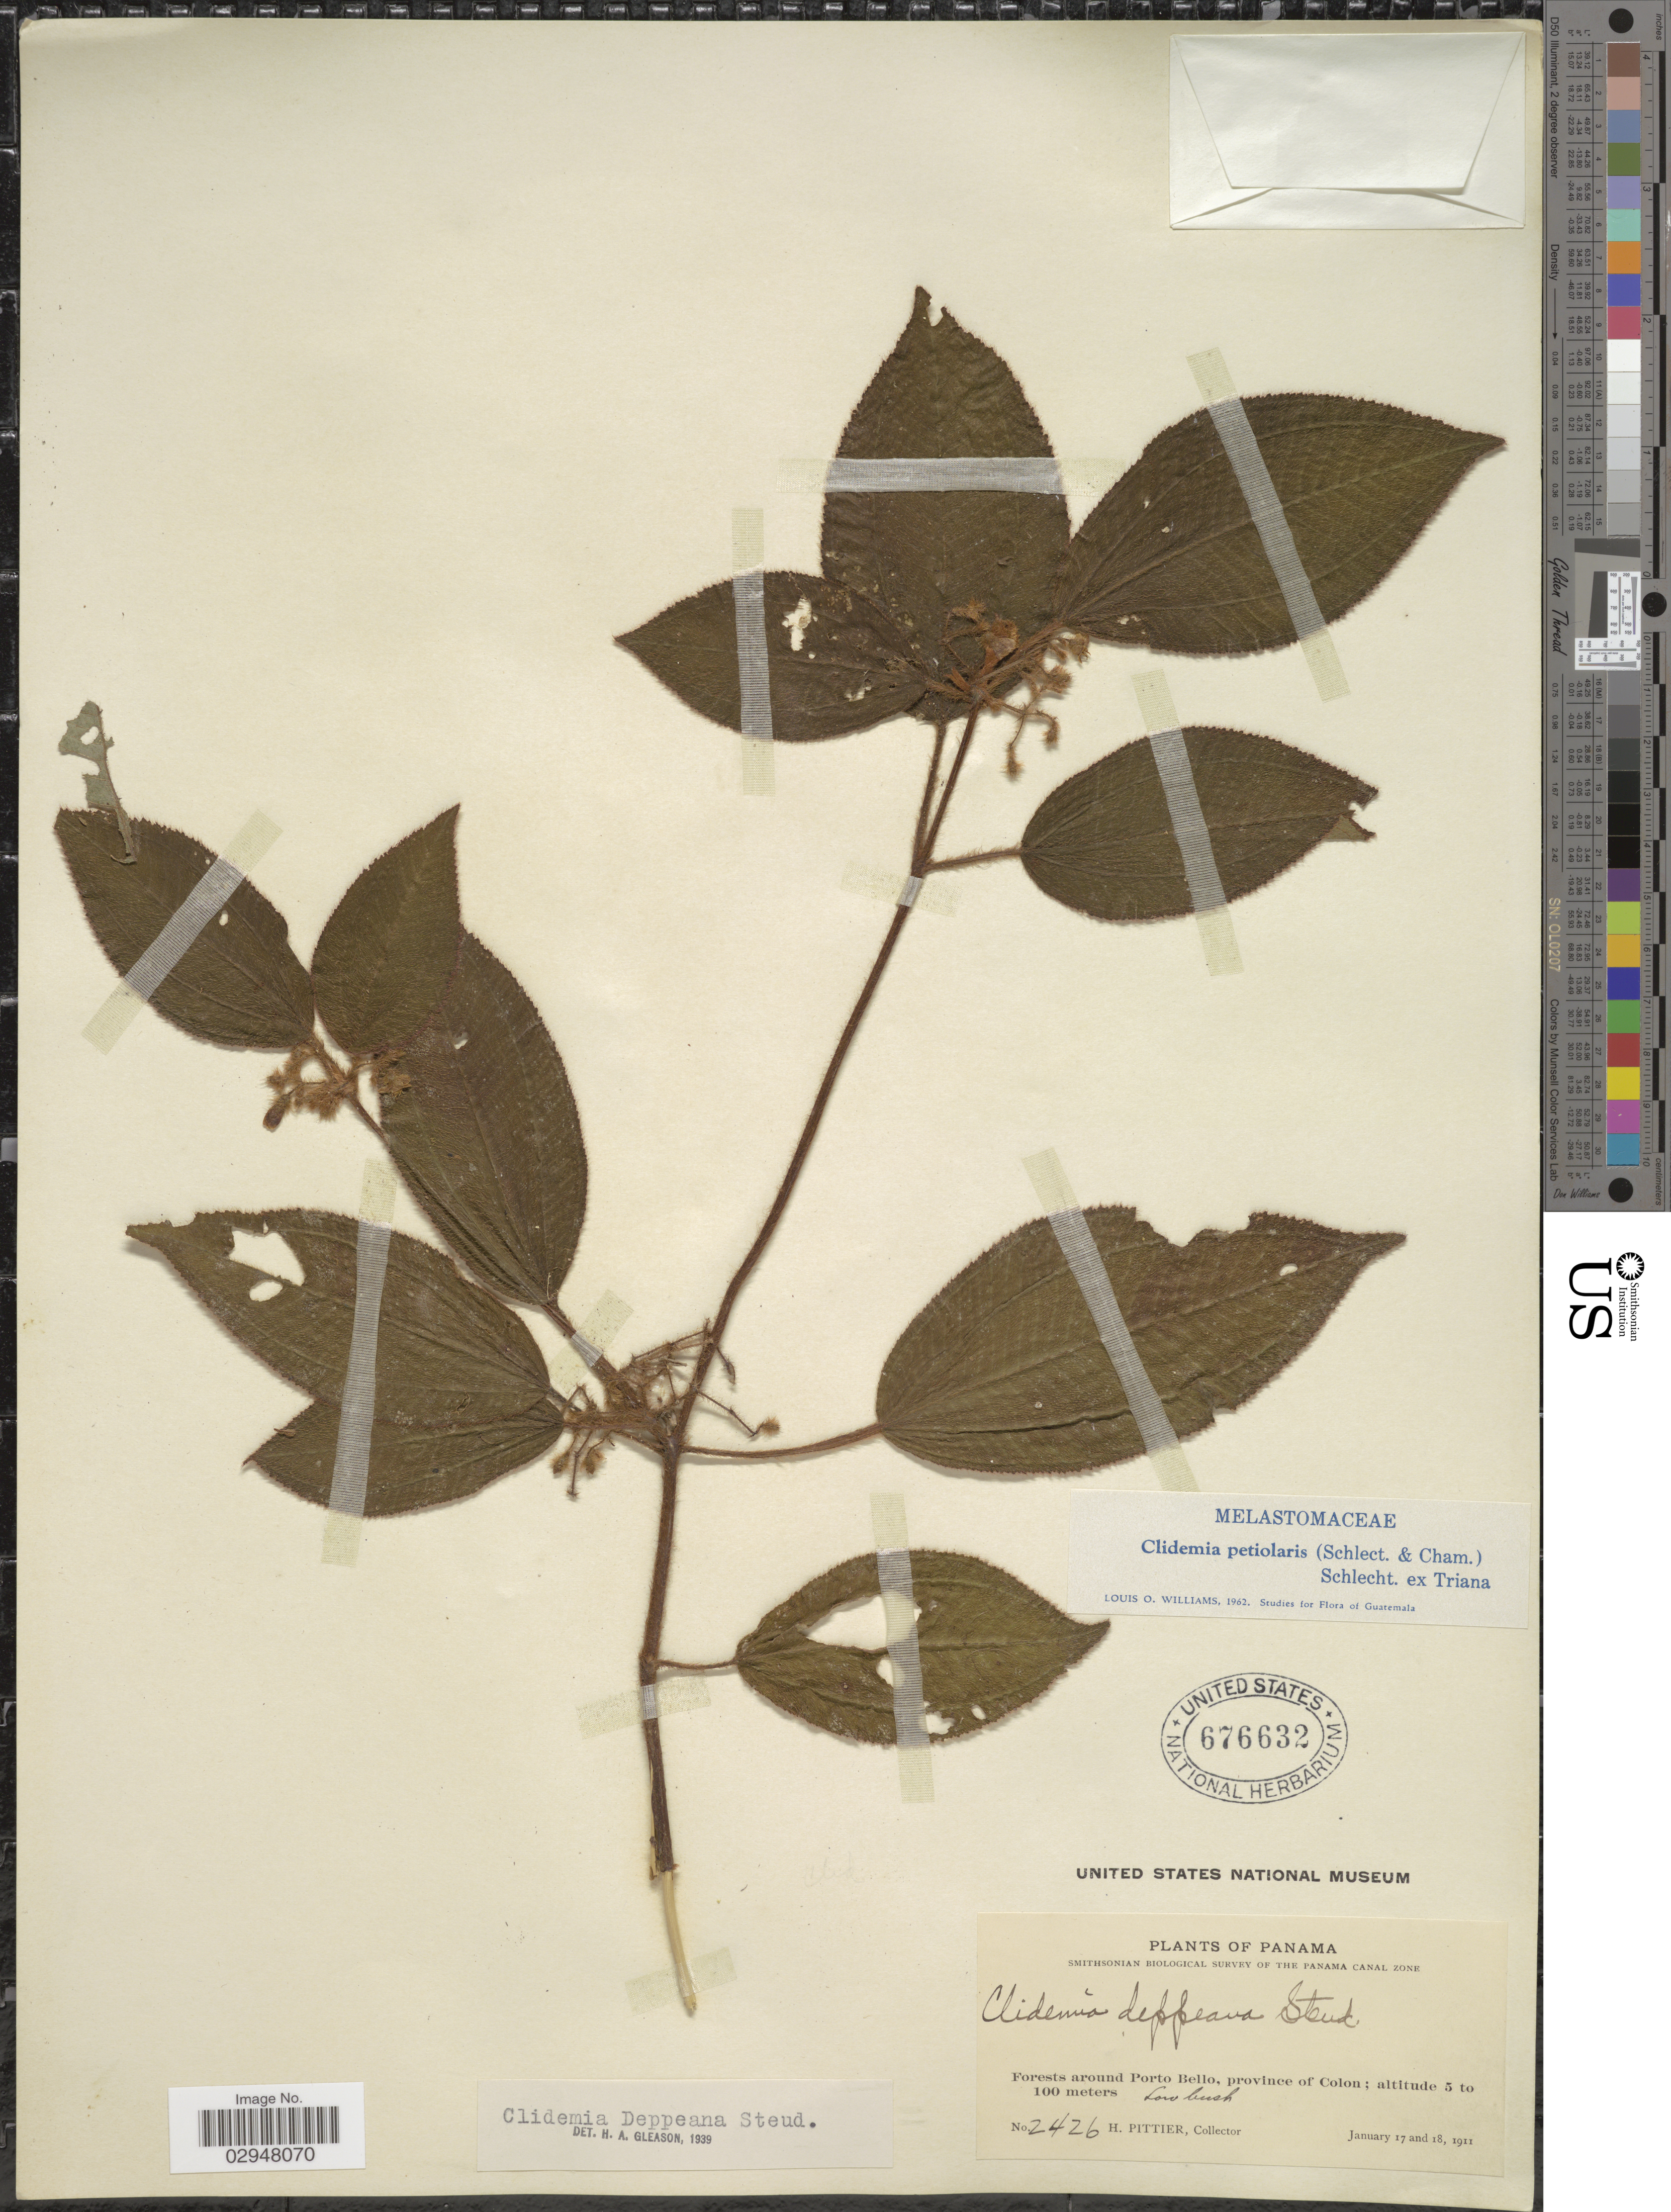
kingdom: Plantae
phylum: Tracheophyta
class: Magnoliopsida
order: Myrtales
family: Melastomataceae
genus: Clidemia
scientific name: Clidemia petiolaris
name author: (Schltdl. & Cham.) Schltdl. ex Triana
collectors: H. F. Pittier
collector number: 2426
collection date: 1911-01-17/1911-01-18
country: Panama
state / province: Colón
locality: Panama Canal Zone, Forests around Porto Bello.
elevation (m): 5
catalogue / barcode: US 676632